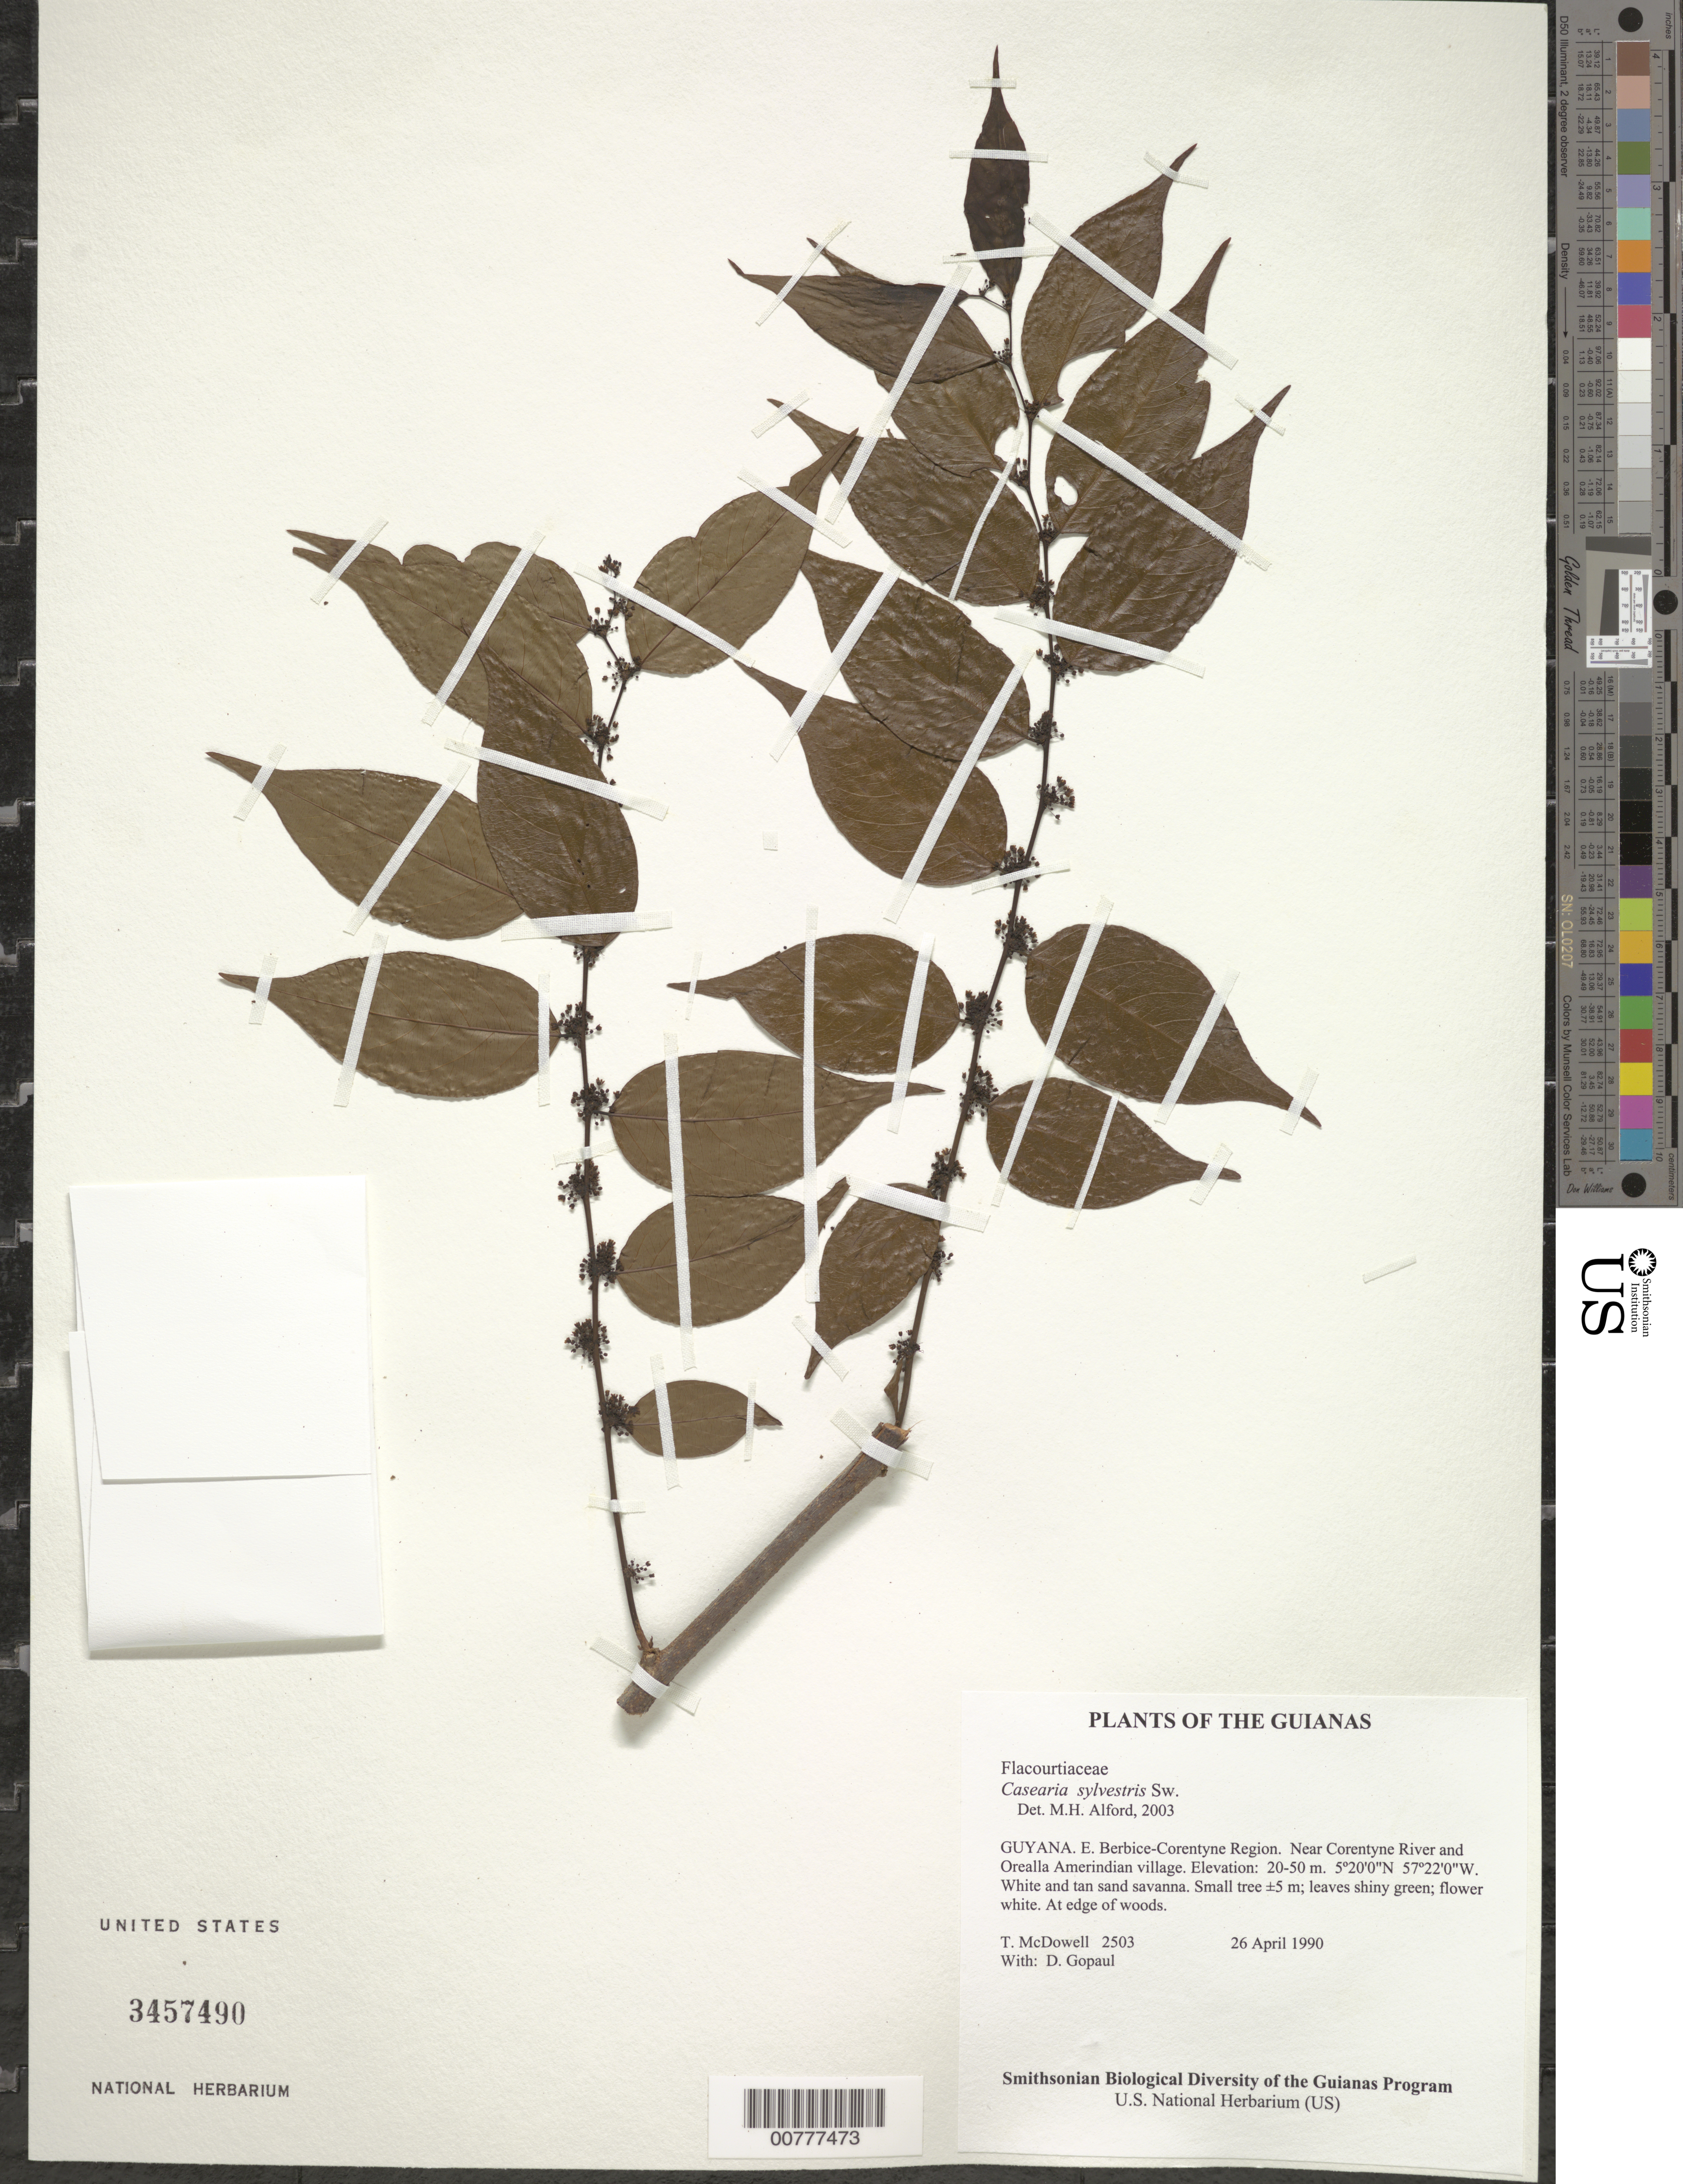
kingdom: Plantae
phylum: Tracheophyta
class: Magnoliopsida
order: Malpighiales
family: Salicaceae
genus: Casearia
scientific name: Casearia sylvestris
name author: Sw.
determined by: Alford, Mac Haverson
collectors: T. McDowell & D. Gopaul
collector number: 2503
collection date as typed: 26 April 1990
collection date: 1990-04-26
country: Guyana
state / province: E. Berbice-Corentyne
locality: Near Corentyne River and Orealla Amerindian village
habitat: White and tan sand savanna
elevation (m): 20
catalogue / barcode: US 3457490